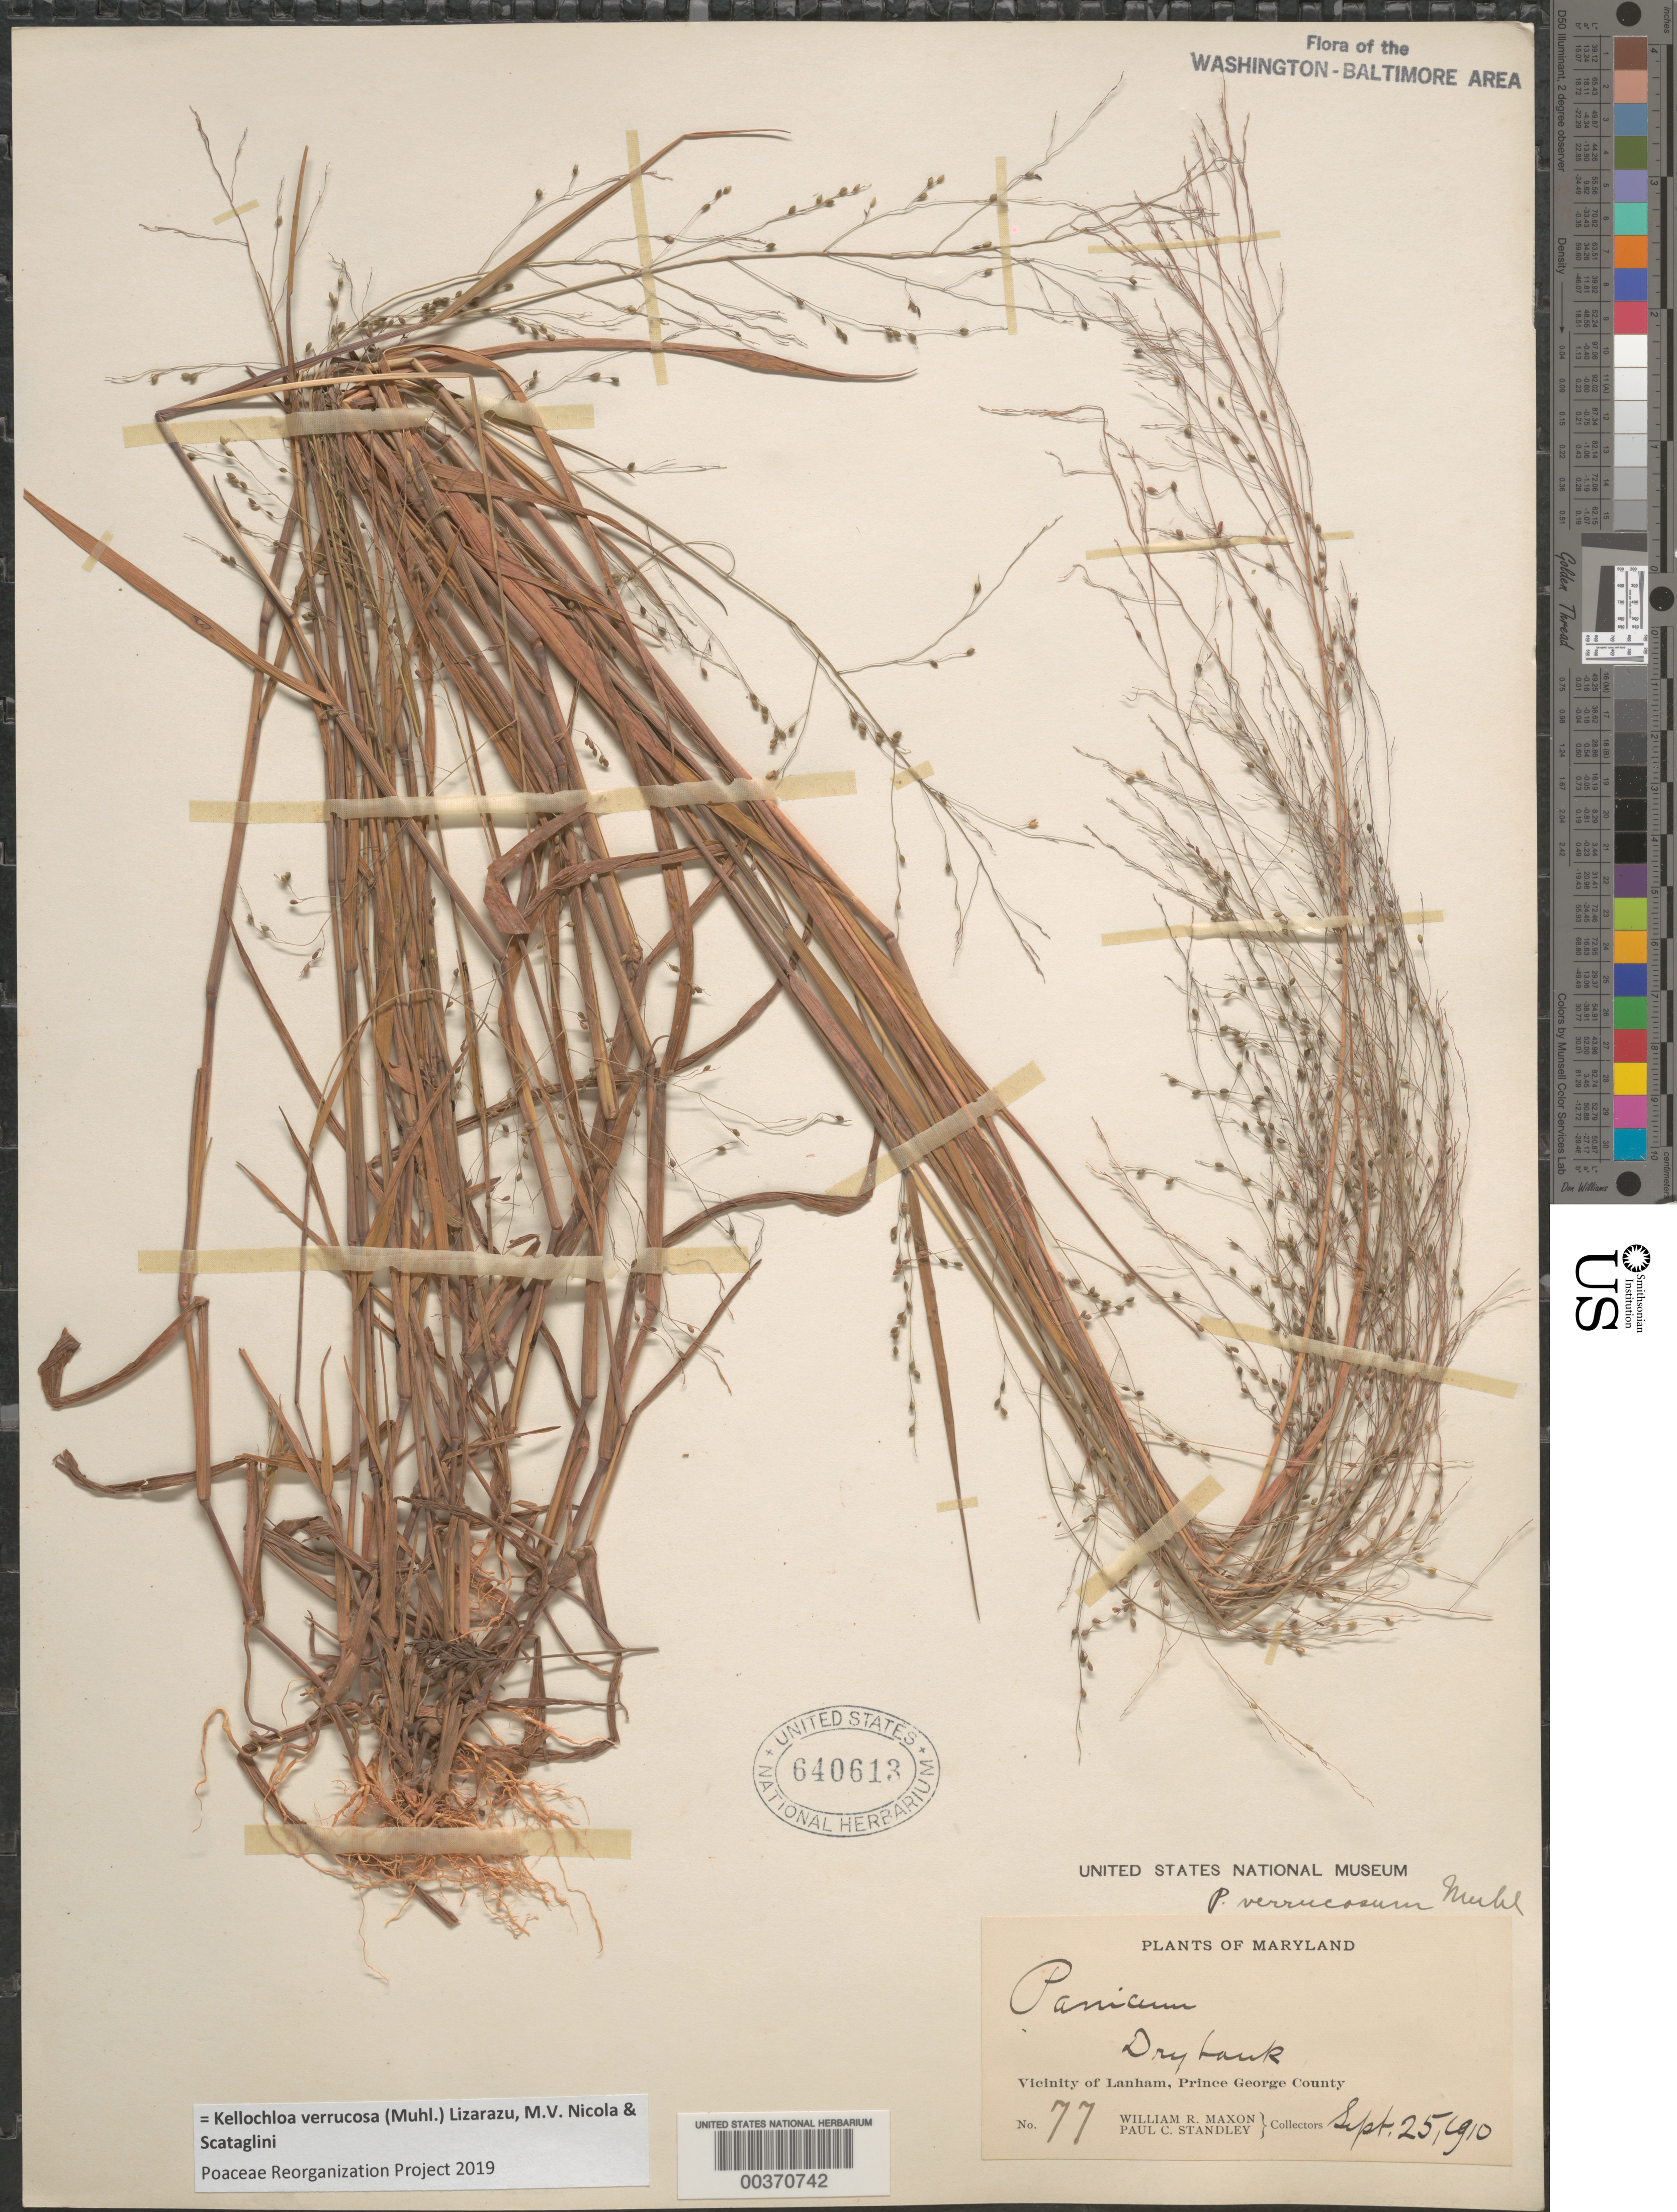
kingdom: Plantae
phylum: Tracheophyta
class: Liliopsida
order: Poales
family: Poaceae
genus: Panicum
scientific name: Panicum verrucosum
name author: Muhl.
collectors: W. R. Maxon & P. C. Standley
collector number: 77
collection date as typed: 25 Sep 1910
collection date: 1910-09-25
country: United States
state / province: Maryland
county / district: Prince George's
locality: Lanham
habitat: Dry bank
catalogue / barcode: US 640613